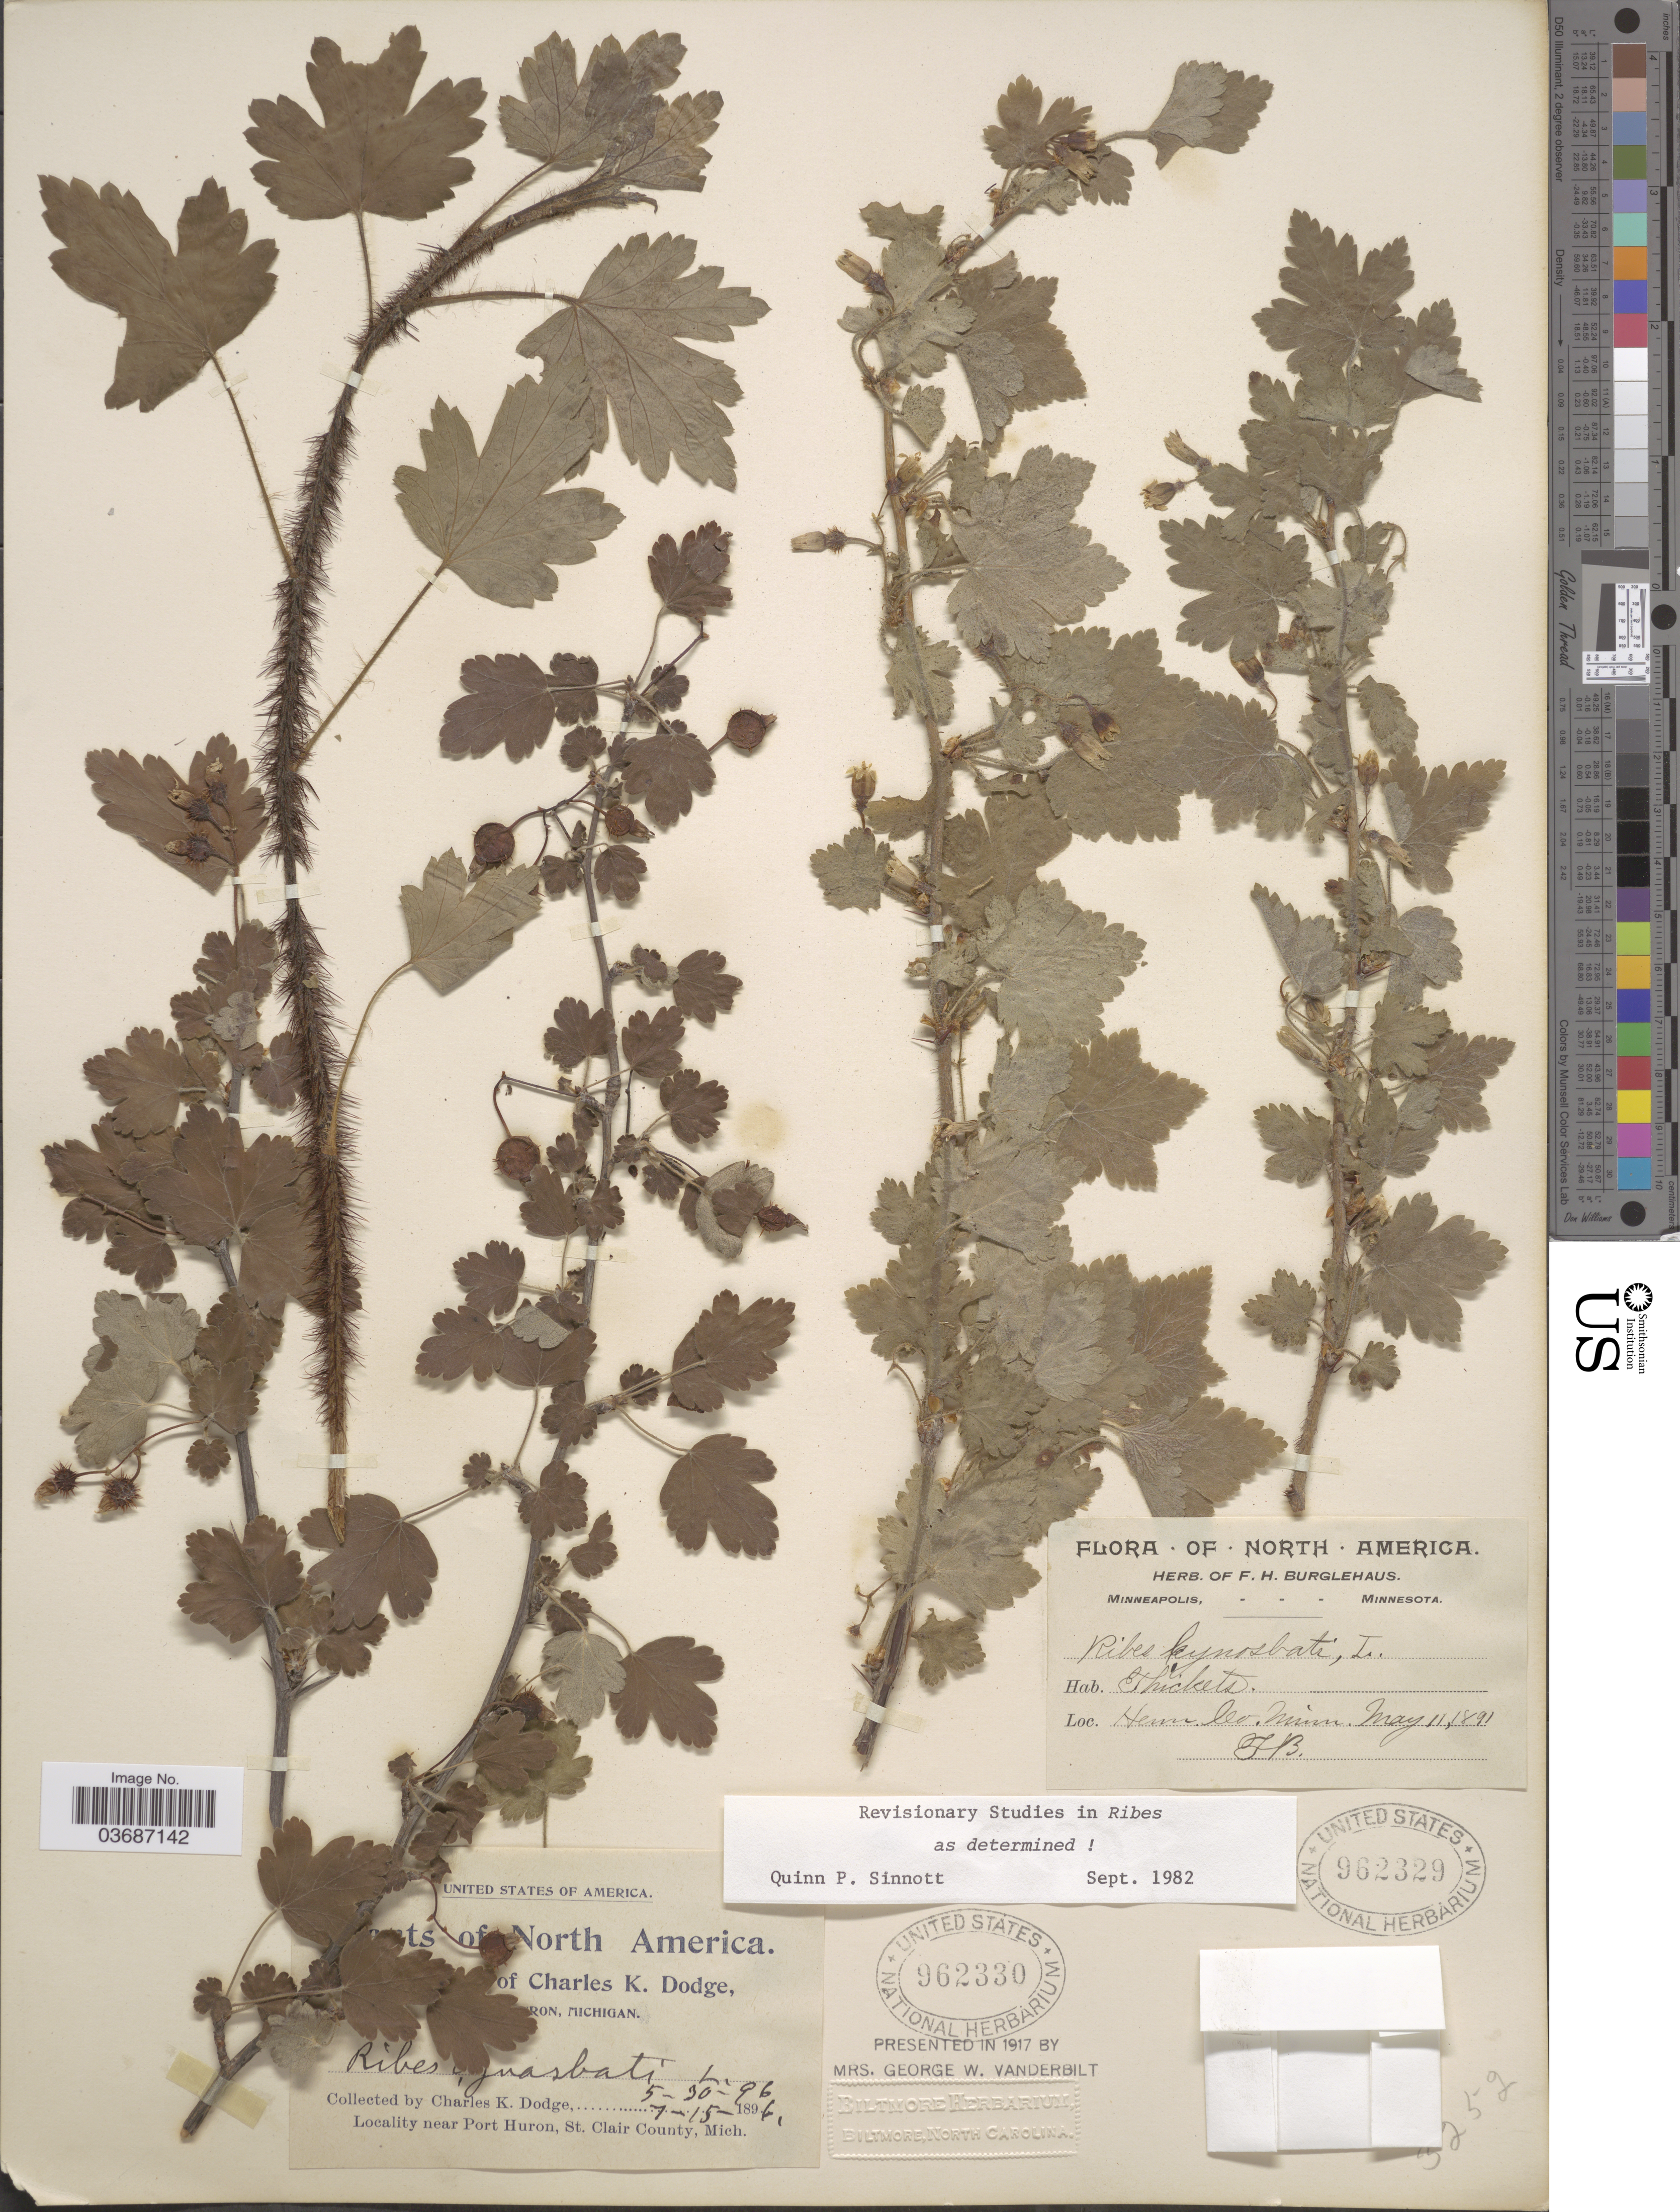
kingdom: Plantae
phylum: Tracheophyta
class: Magnoliopsida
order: Saxifragales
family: Grossulariaceae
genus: Ribes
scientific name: Ribes cynosbati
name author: L.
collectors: F. Burglehaus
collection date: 1891-05-11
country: United States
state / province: Minnesota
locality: Henn. Co.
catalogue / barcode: US 962329-2